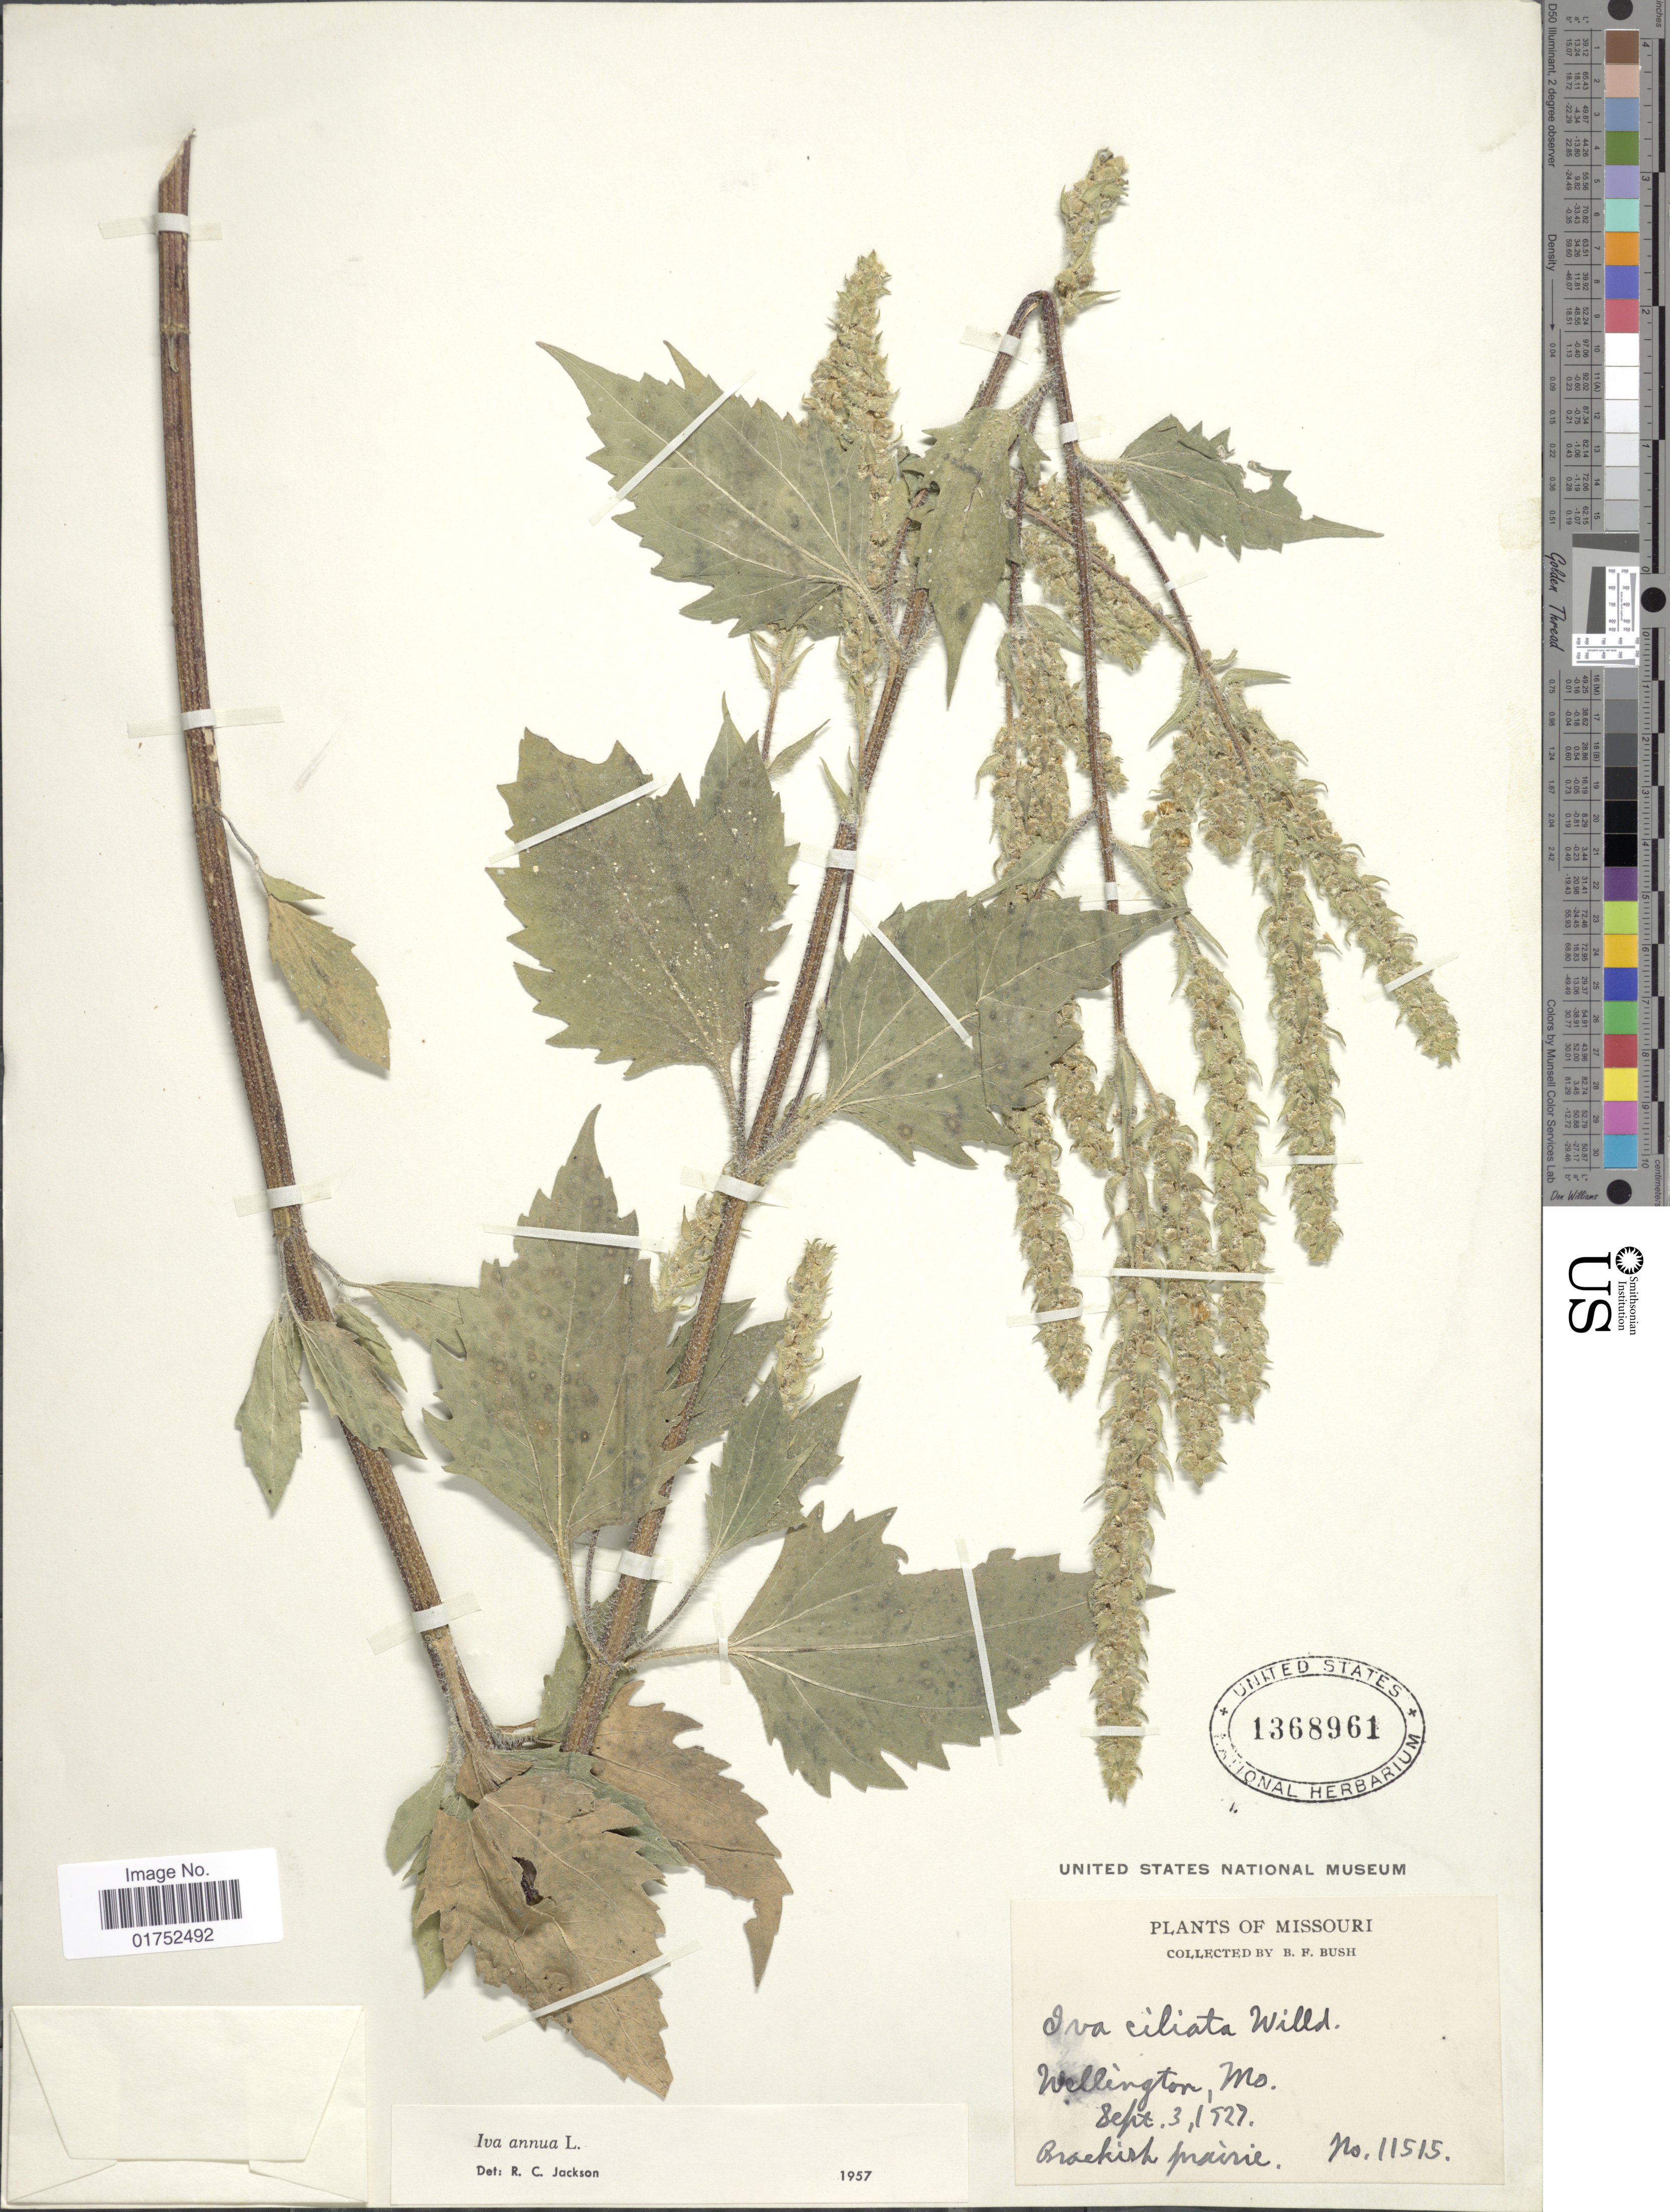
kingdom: Plantae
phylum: Tracheophyta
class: Magnoliopsida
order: Asterales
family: Asteraceae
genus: Iva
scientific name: Iva annua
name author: L.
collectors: B. F. Bush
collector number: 11515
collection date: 1927-09-03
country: United States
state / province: Missouri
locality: Wellington, Mo.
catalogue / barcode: US 1368961